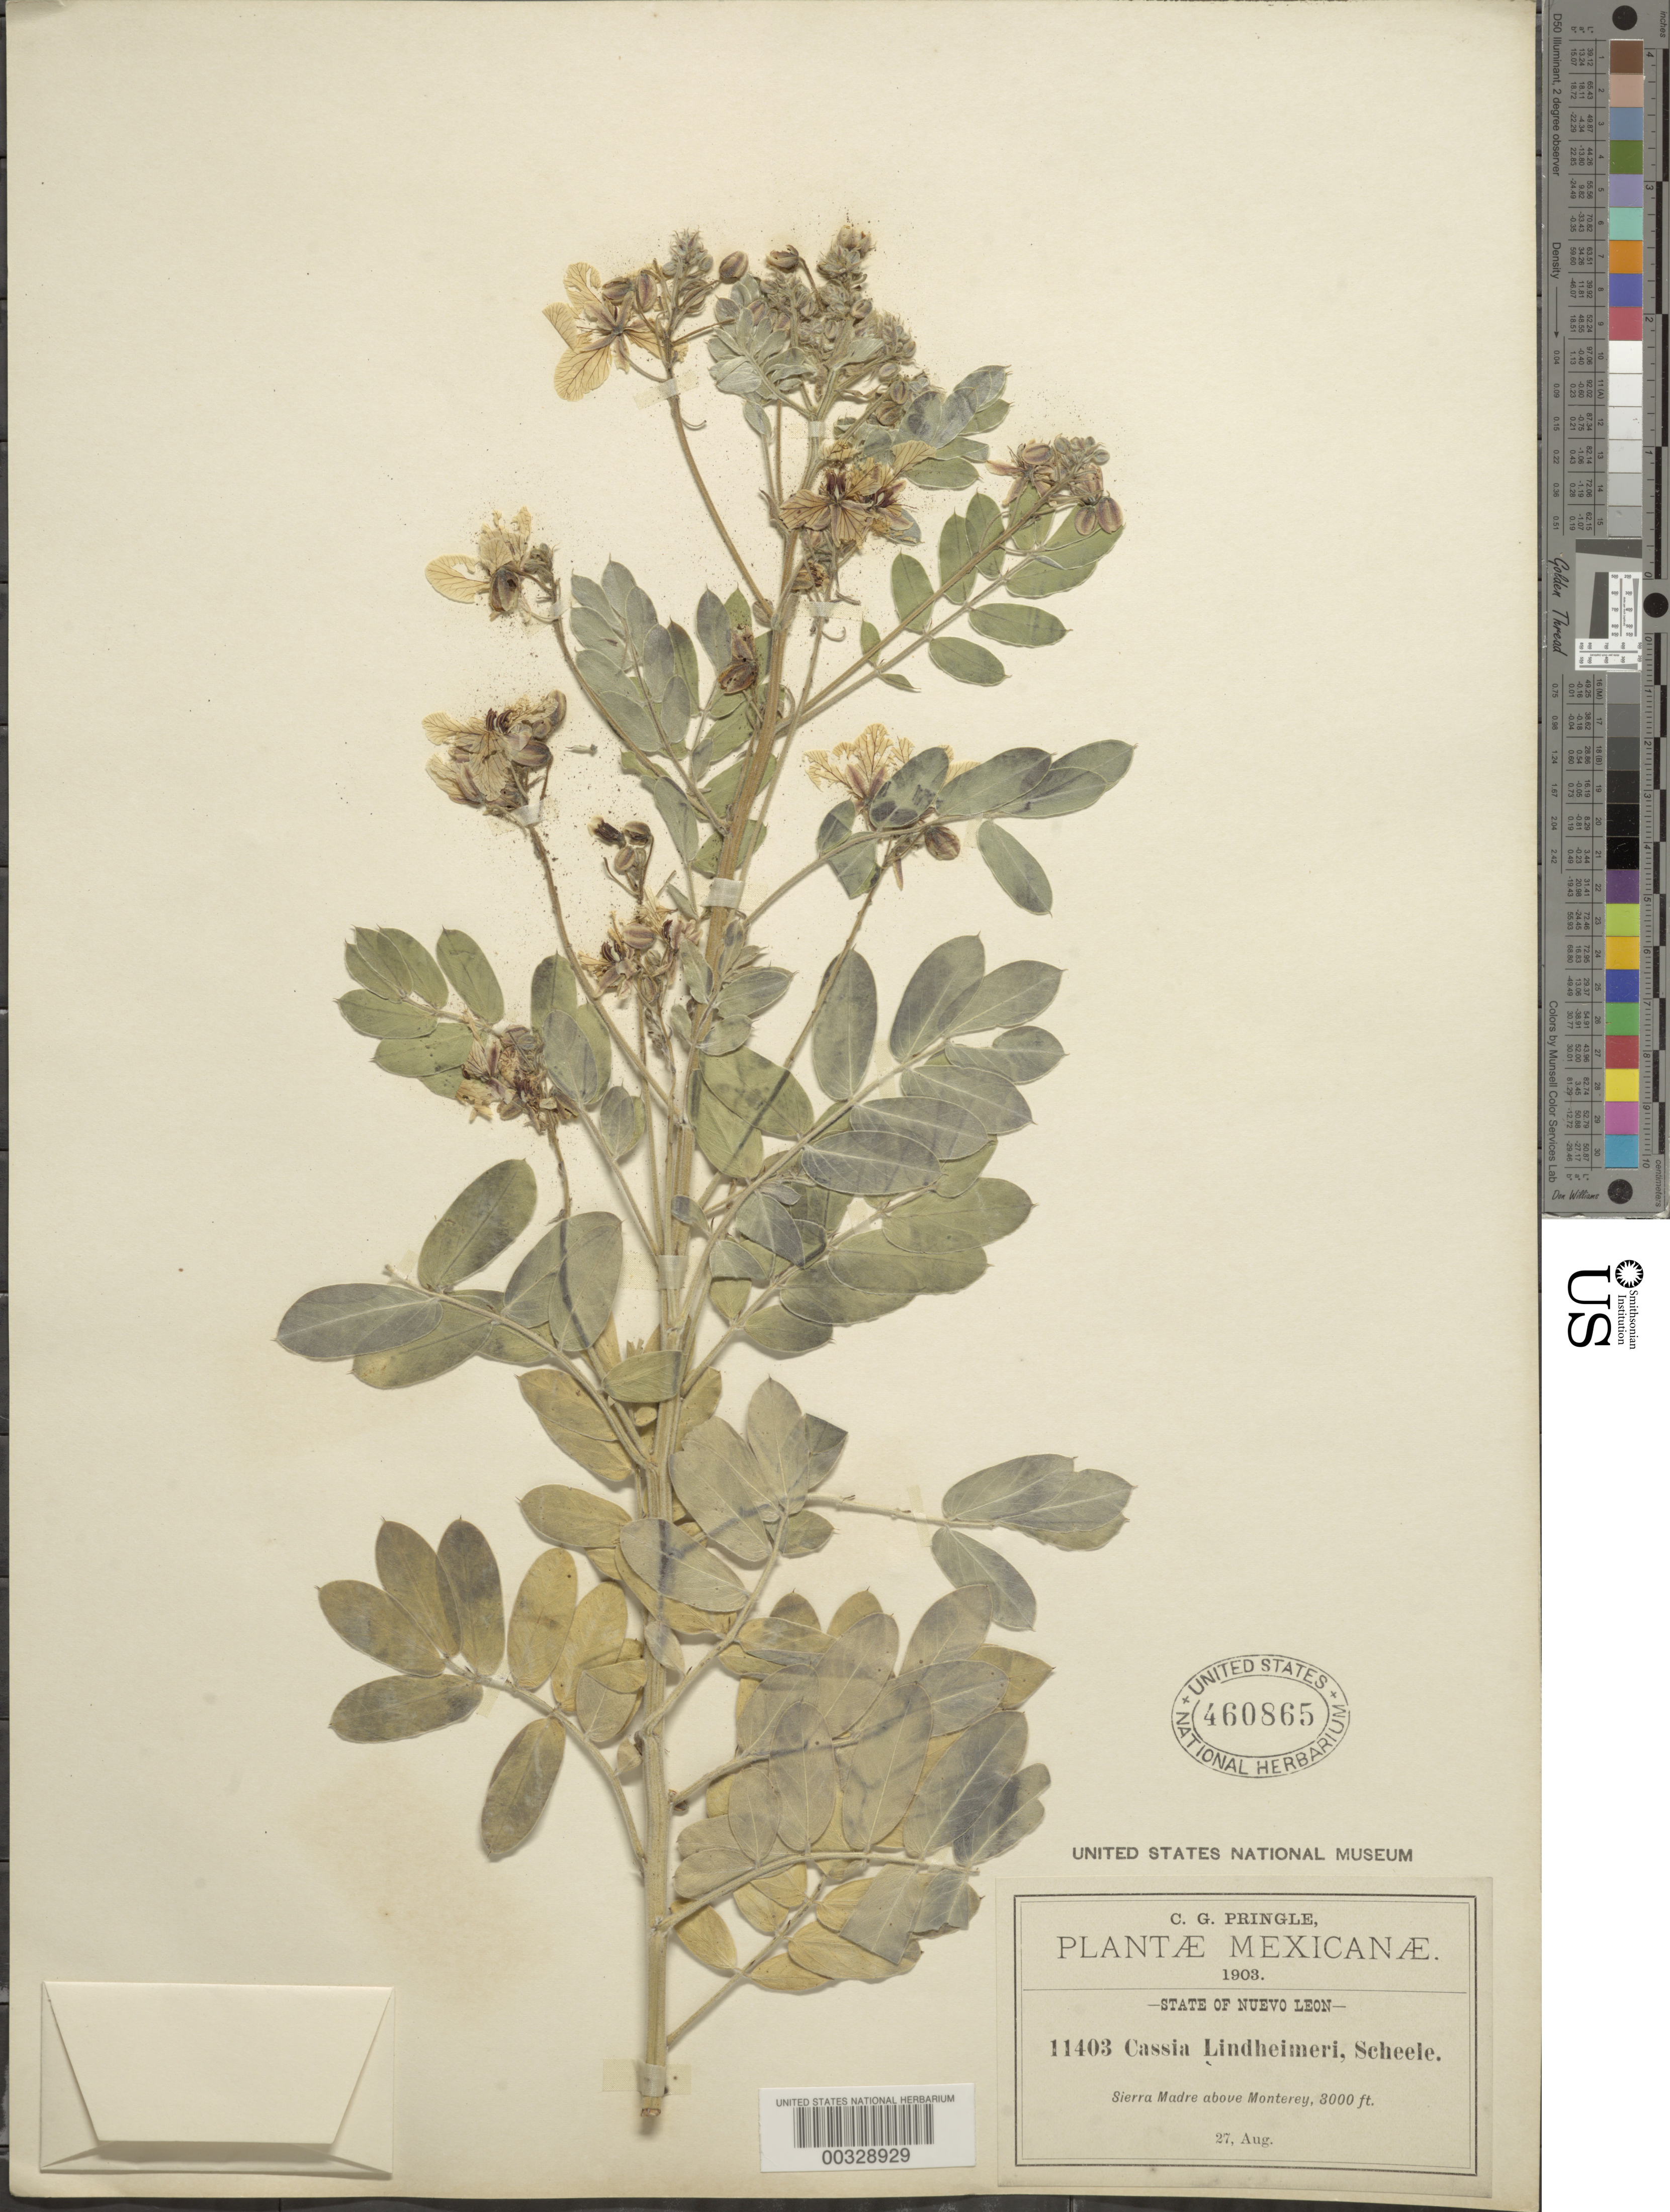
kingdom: Plantae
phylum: Tracheophyta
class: Magnoliopsida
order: Fabales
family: Fabaceae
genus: Senna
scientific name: Senna lindheimeriana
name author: (Scheele) H.S. Irwin & Barneby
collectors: C. G. Pringle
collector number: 11403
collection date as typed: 27 Aug 1903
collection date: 1903-08-27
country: Mexico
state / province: Nuevo León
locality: Sierra Madre above Monterrey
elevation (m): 914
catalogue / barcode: US 460865